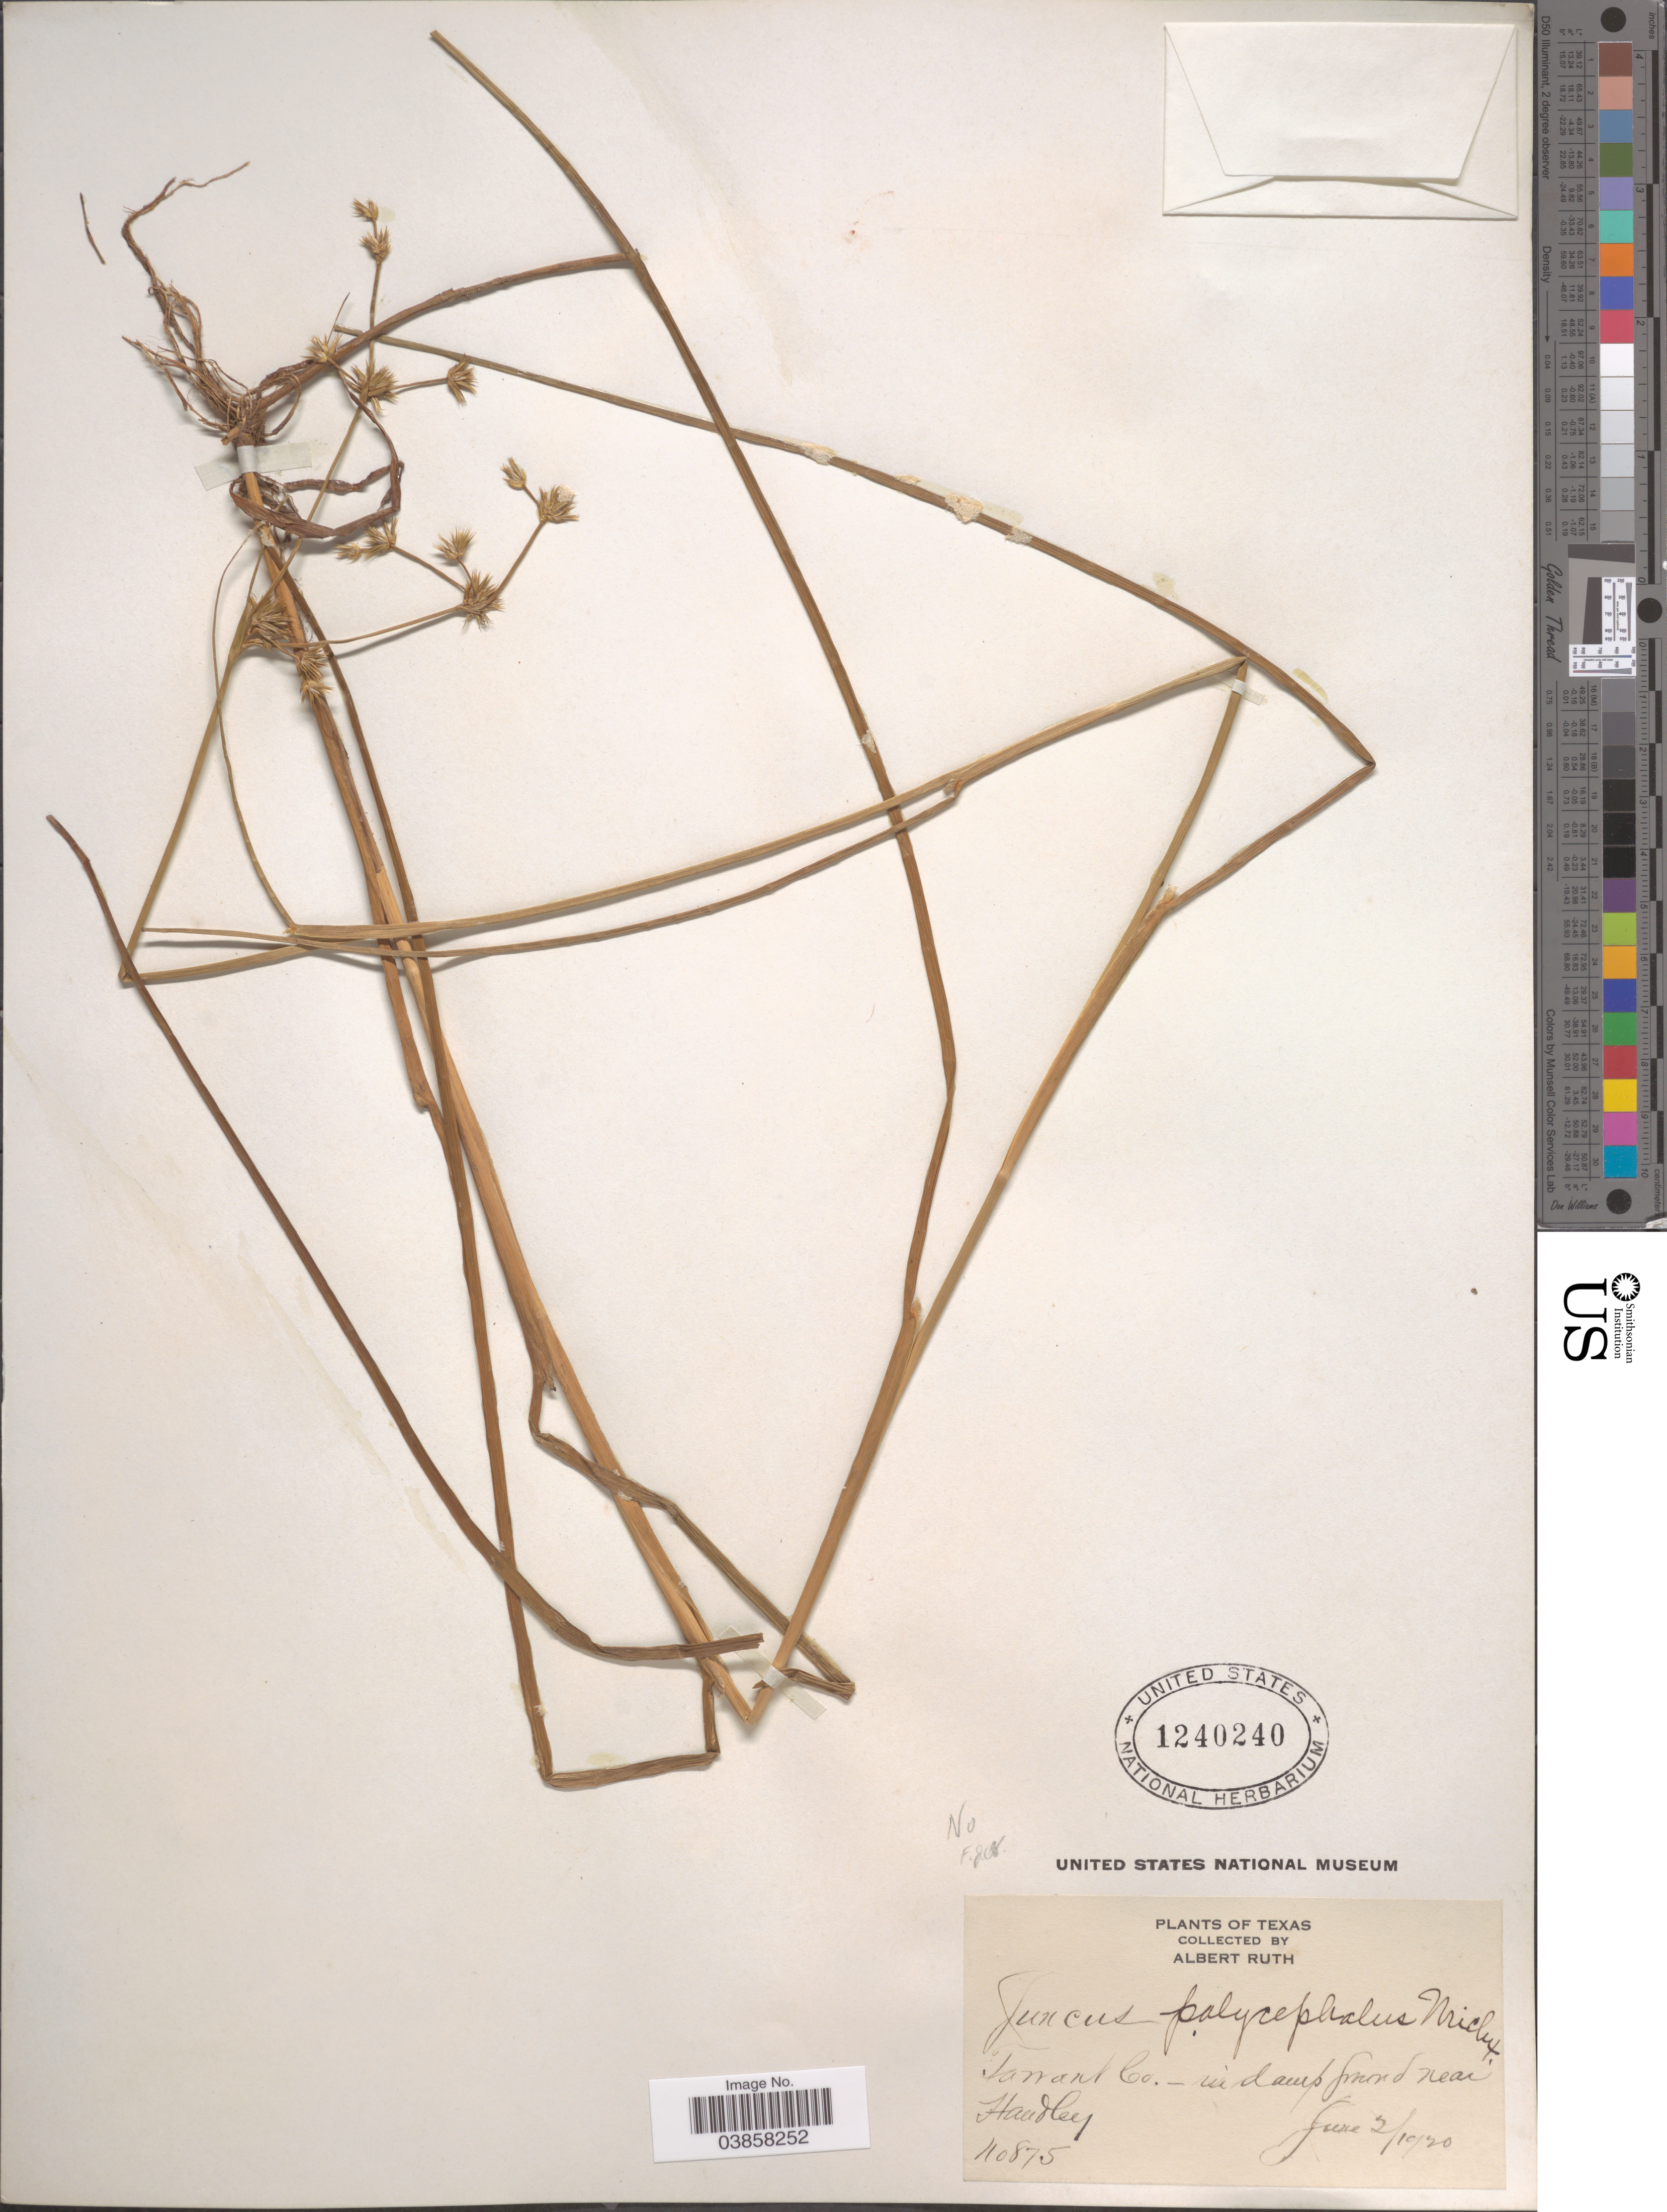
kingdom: Plantae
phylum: Tracheophyta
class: Liliopsida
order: Poales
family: Juncaceae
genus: Juncus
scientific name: Juncus torreyi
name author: Coville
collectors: A. Ruth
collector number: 875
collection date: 1920-06-02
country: United States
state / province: Texas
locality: Tarrant Co.- near Handley.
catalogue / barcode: US 1240240